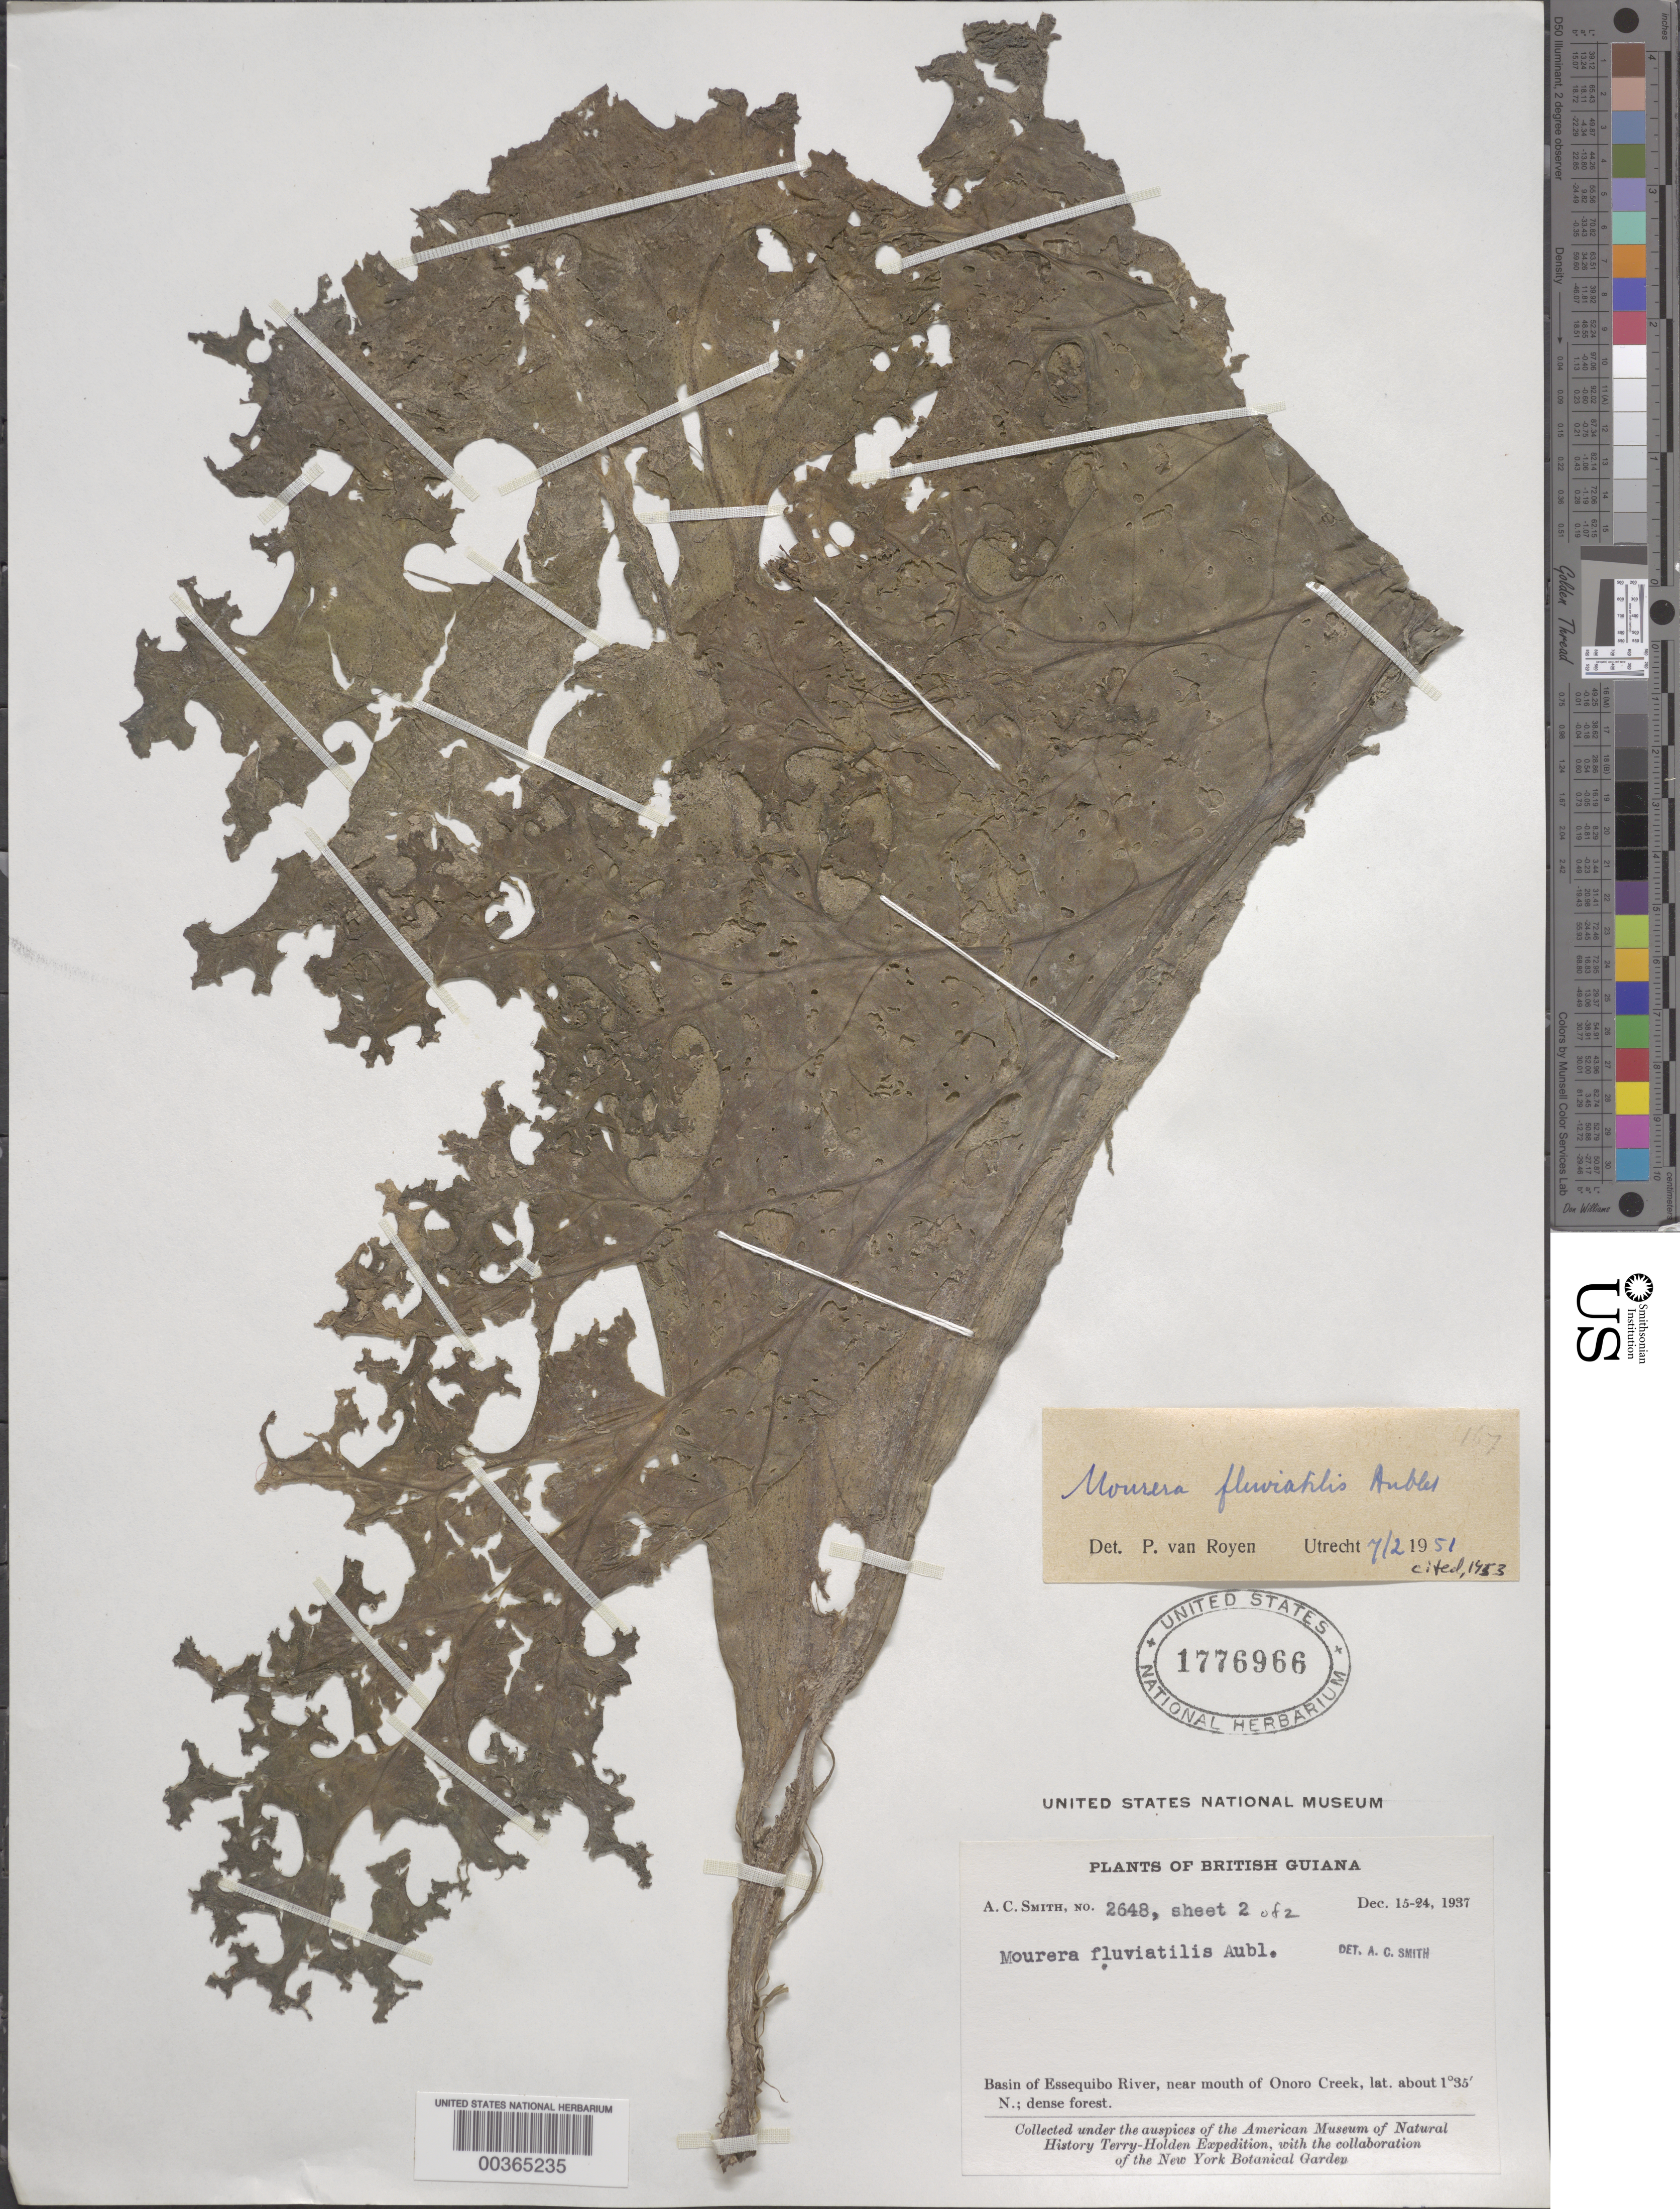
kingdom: Plantae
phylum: Tracheophyta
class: Magnoliopsida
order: Malpighiales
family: Podostemaceae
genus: Mourera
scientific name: Mourera fluviatilis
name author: Aubl.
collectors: A. C. Smith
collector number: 2648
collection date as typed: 15 Dec 1937 to 24 Dec 1937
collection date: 1937-12-15/1937-12-24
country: Guyana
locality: Basin of essequibo river, near mouth of onoro creek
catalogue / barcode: US 1776966